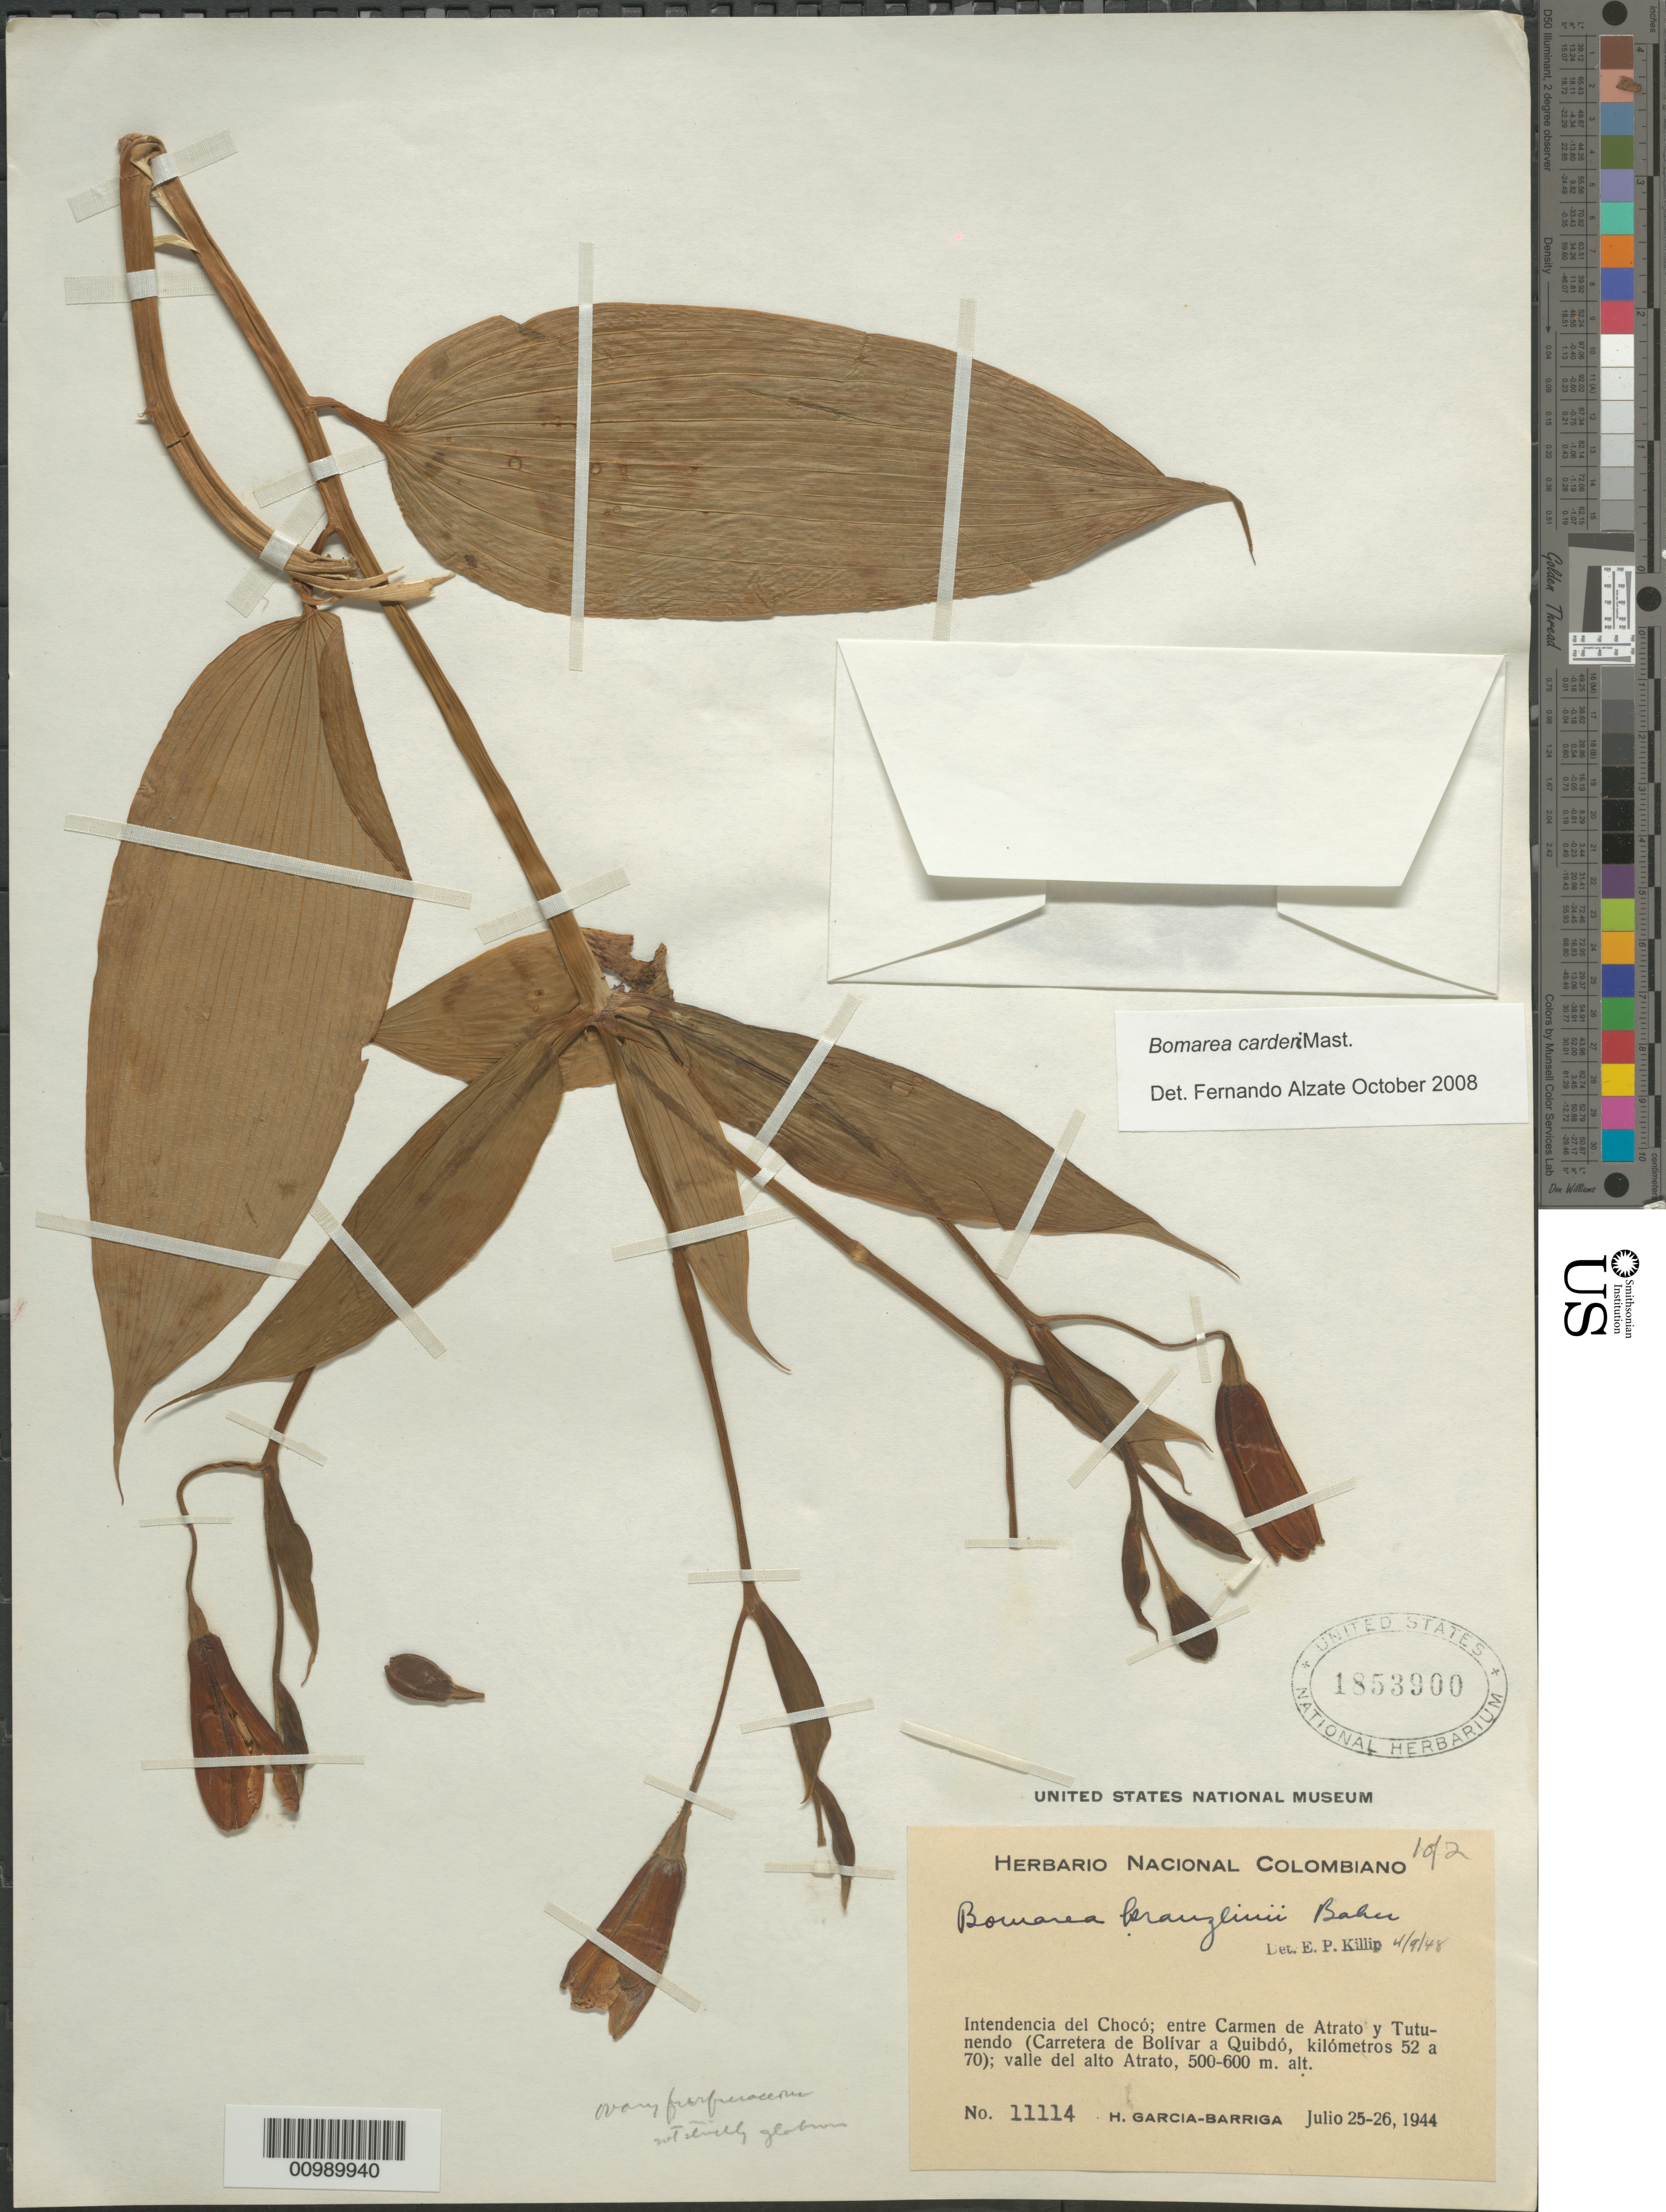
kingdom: Plantae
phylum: Tracheophyta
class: Liliopsida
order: Liliales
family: Alstroemeriaceae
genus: Bomarea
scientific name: Bomarea carderi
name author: Mast.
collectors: H. García Barriga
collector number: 11114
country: Colombia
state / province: Chocó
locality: Between Carmen de Atrato and Tutunendo, Carretera de Bolivar a Quibdo.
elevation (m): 500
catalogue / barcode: US 1853900